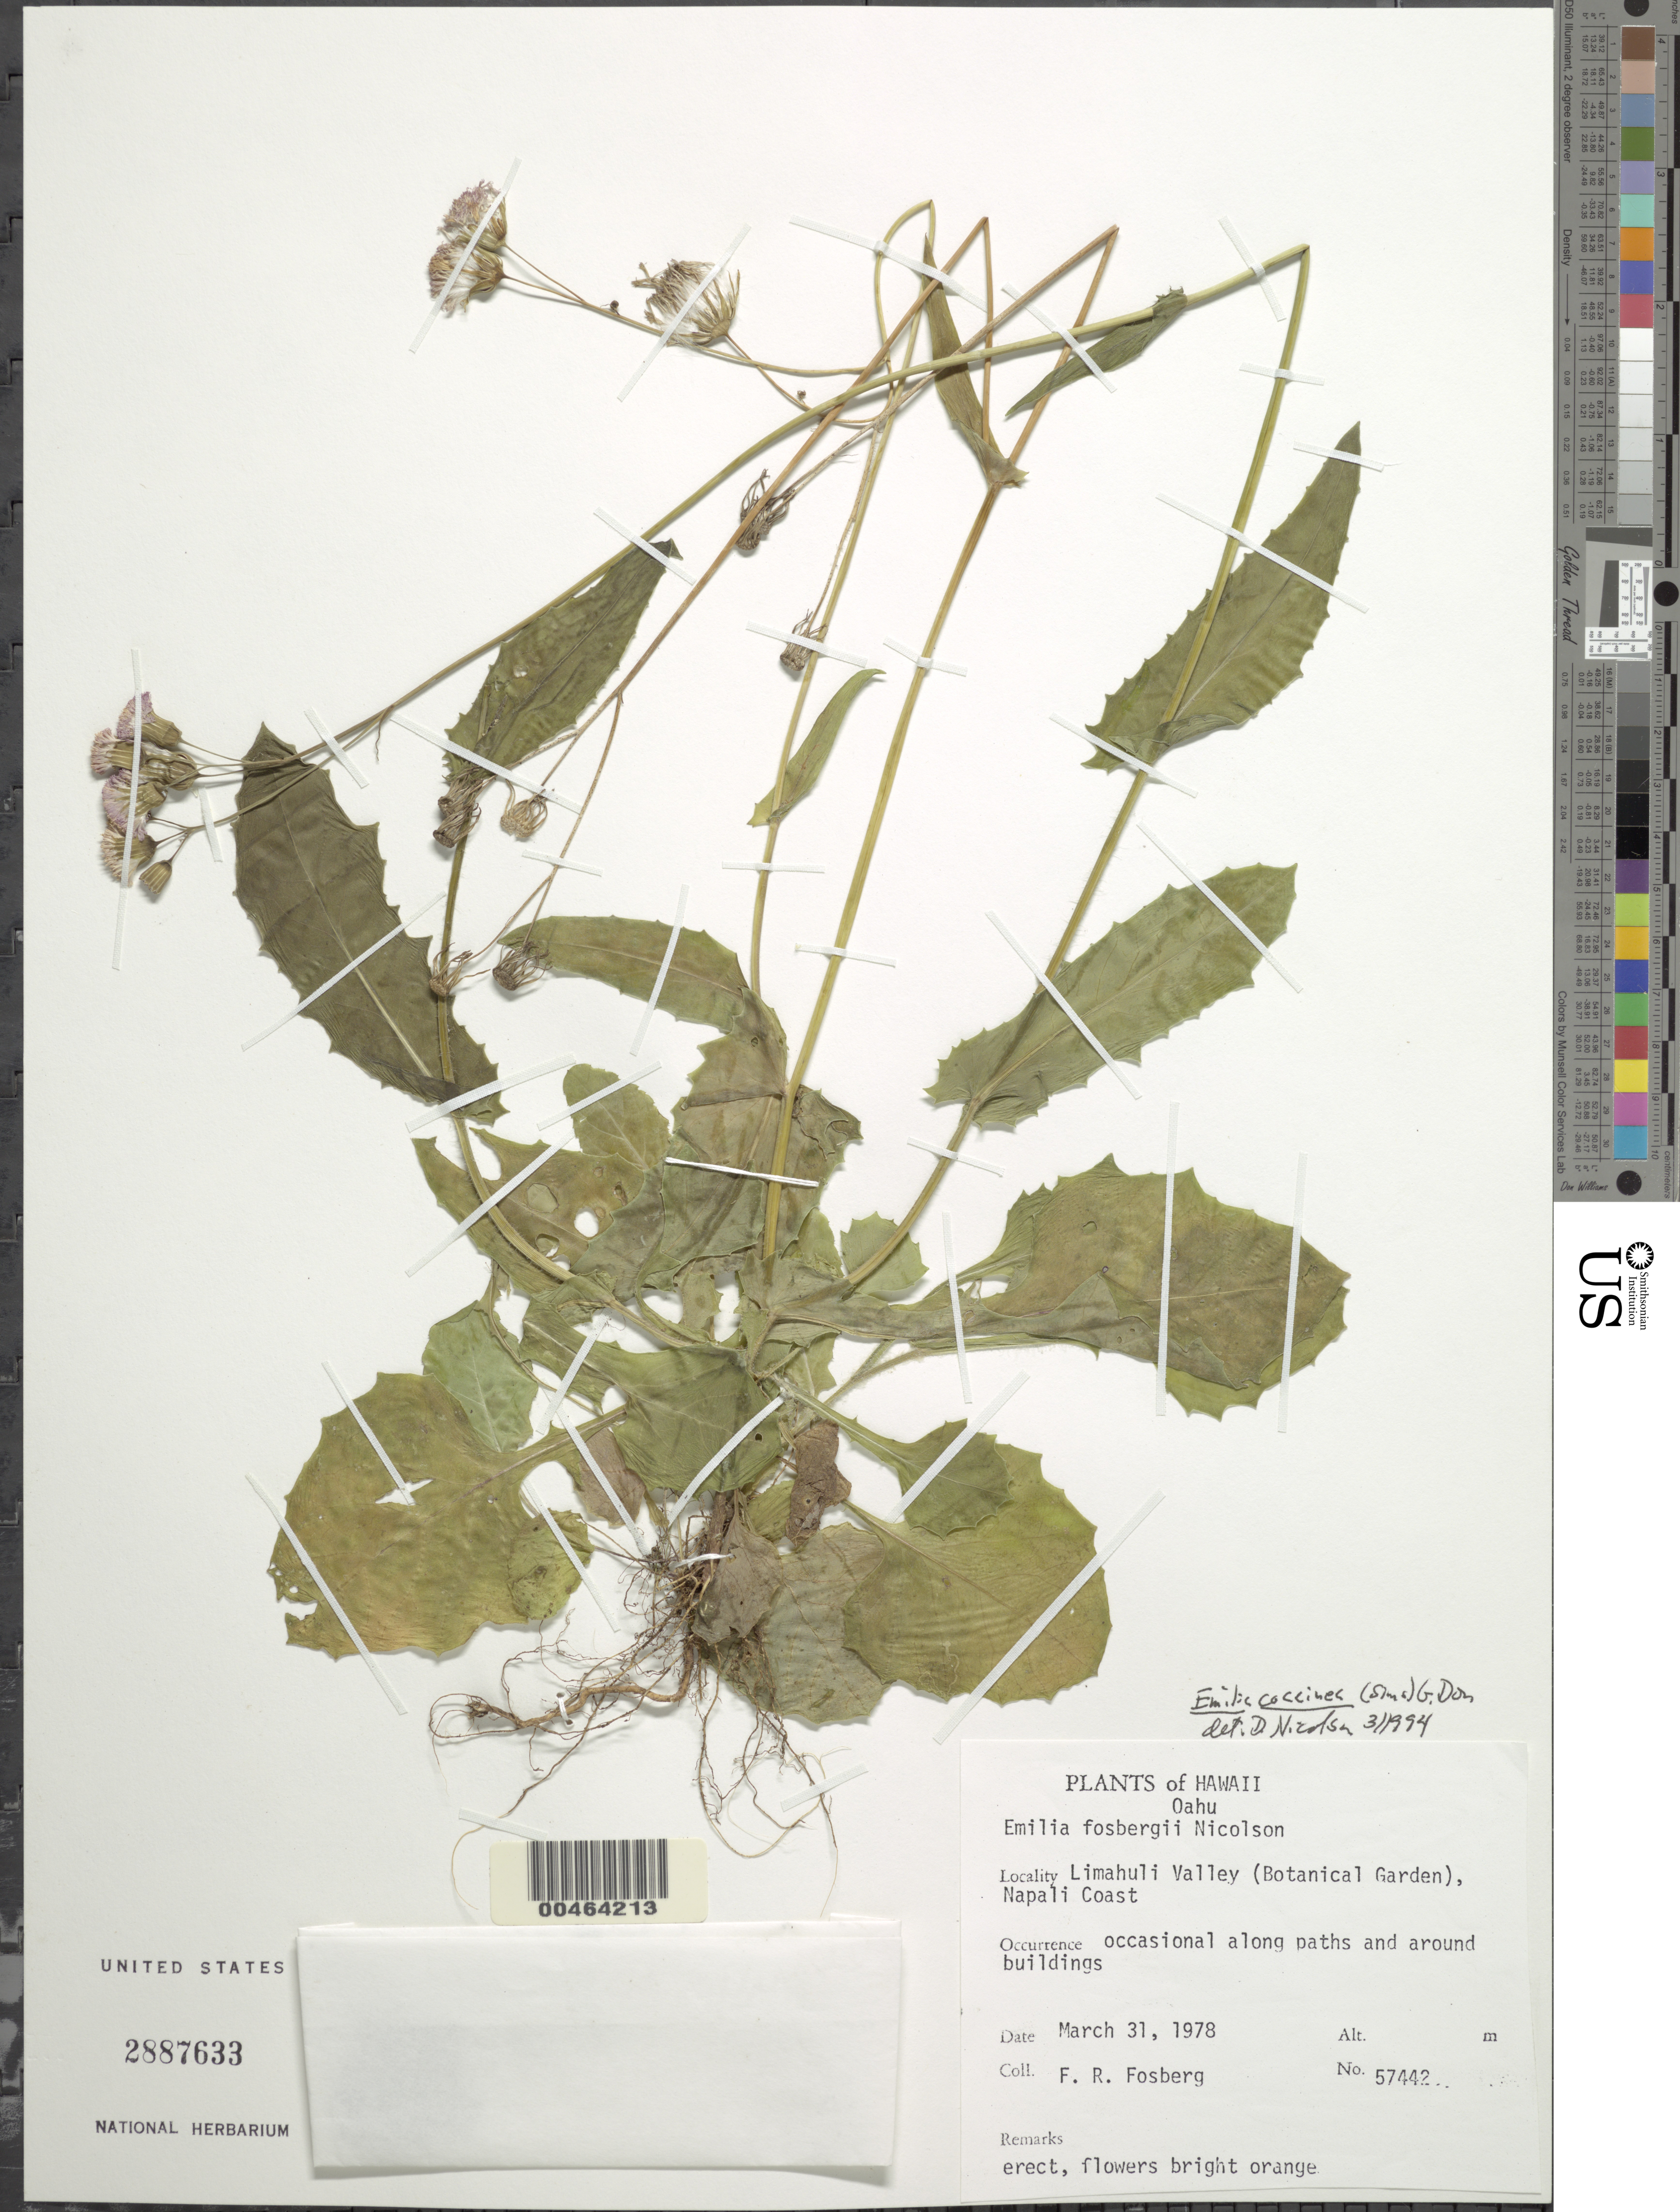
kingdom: Plantae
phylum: Tracheophyta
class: Magnoliopsida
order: Asterales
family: Asteraceae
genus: Emilia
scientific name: Emilia coccinea (Sims) Sweet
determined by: Nicolson, Dan H.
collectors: F. R. Fosberg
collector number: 57442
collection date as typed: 31 Mar 1978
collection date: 1978-03-31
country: United States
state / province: Hawaii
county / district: Kauai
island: Kaua'i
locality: Limahuli Valley (Botanical Garden), Napali Coast.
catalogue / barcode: US 2887633